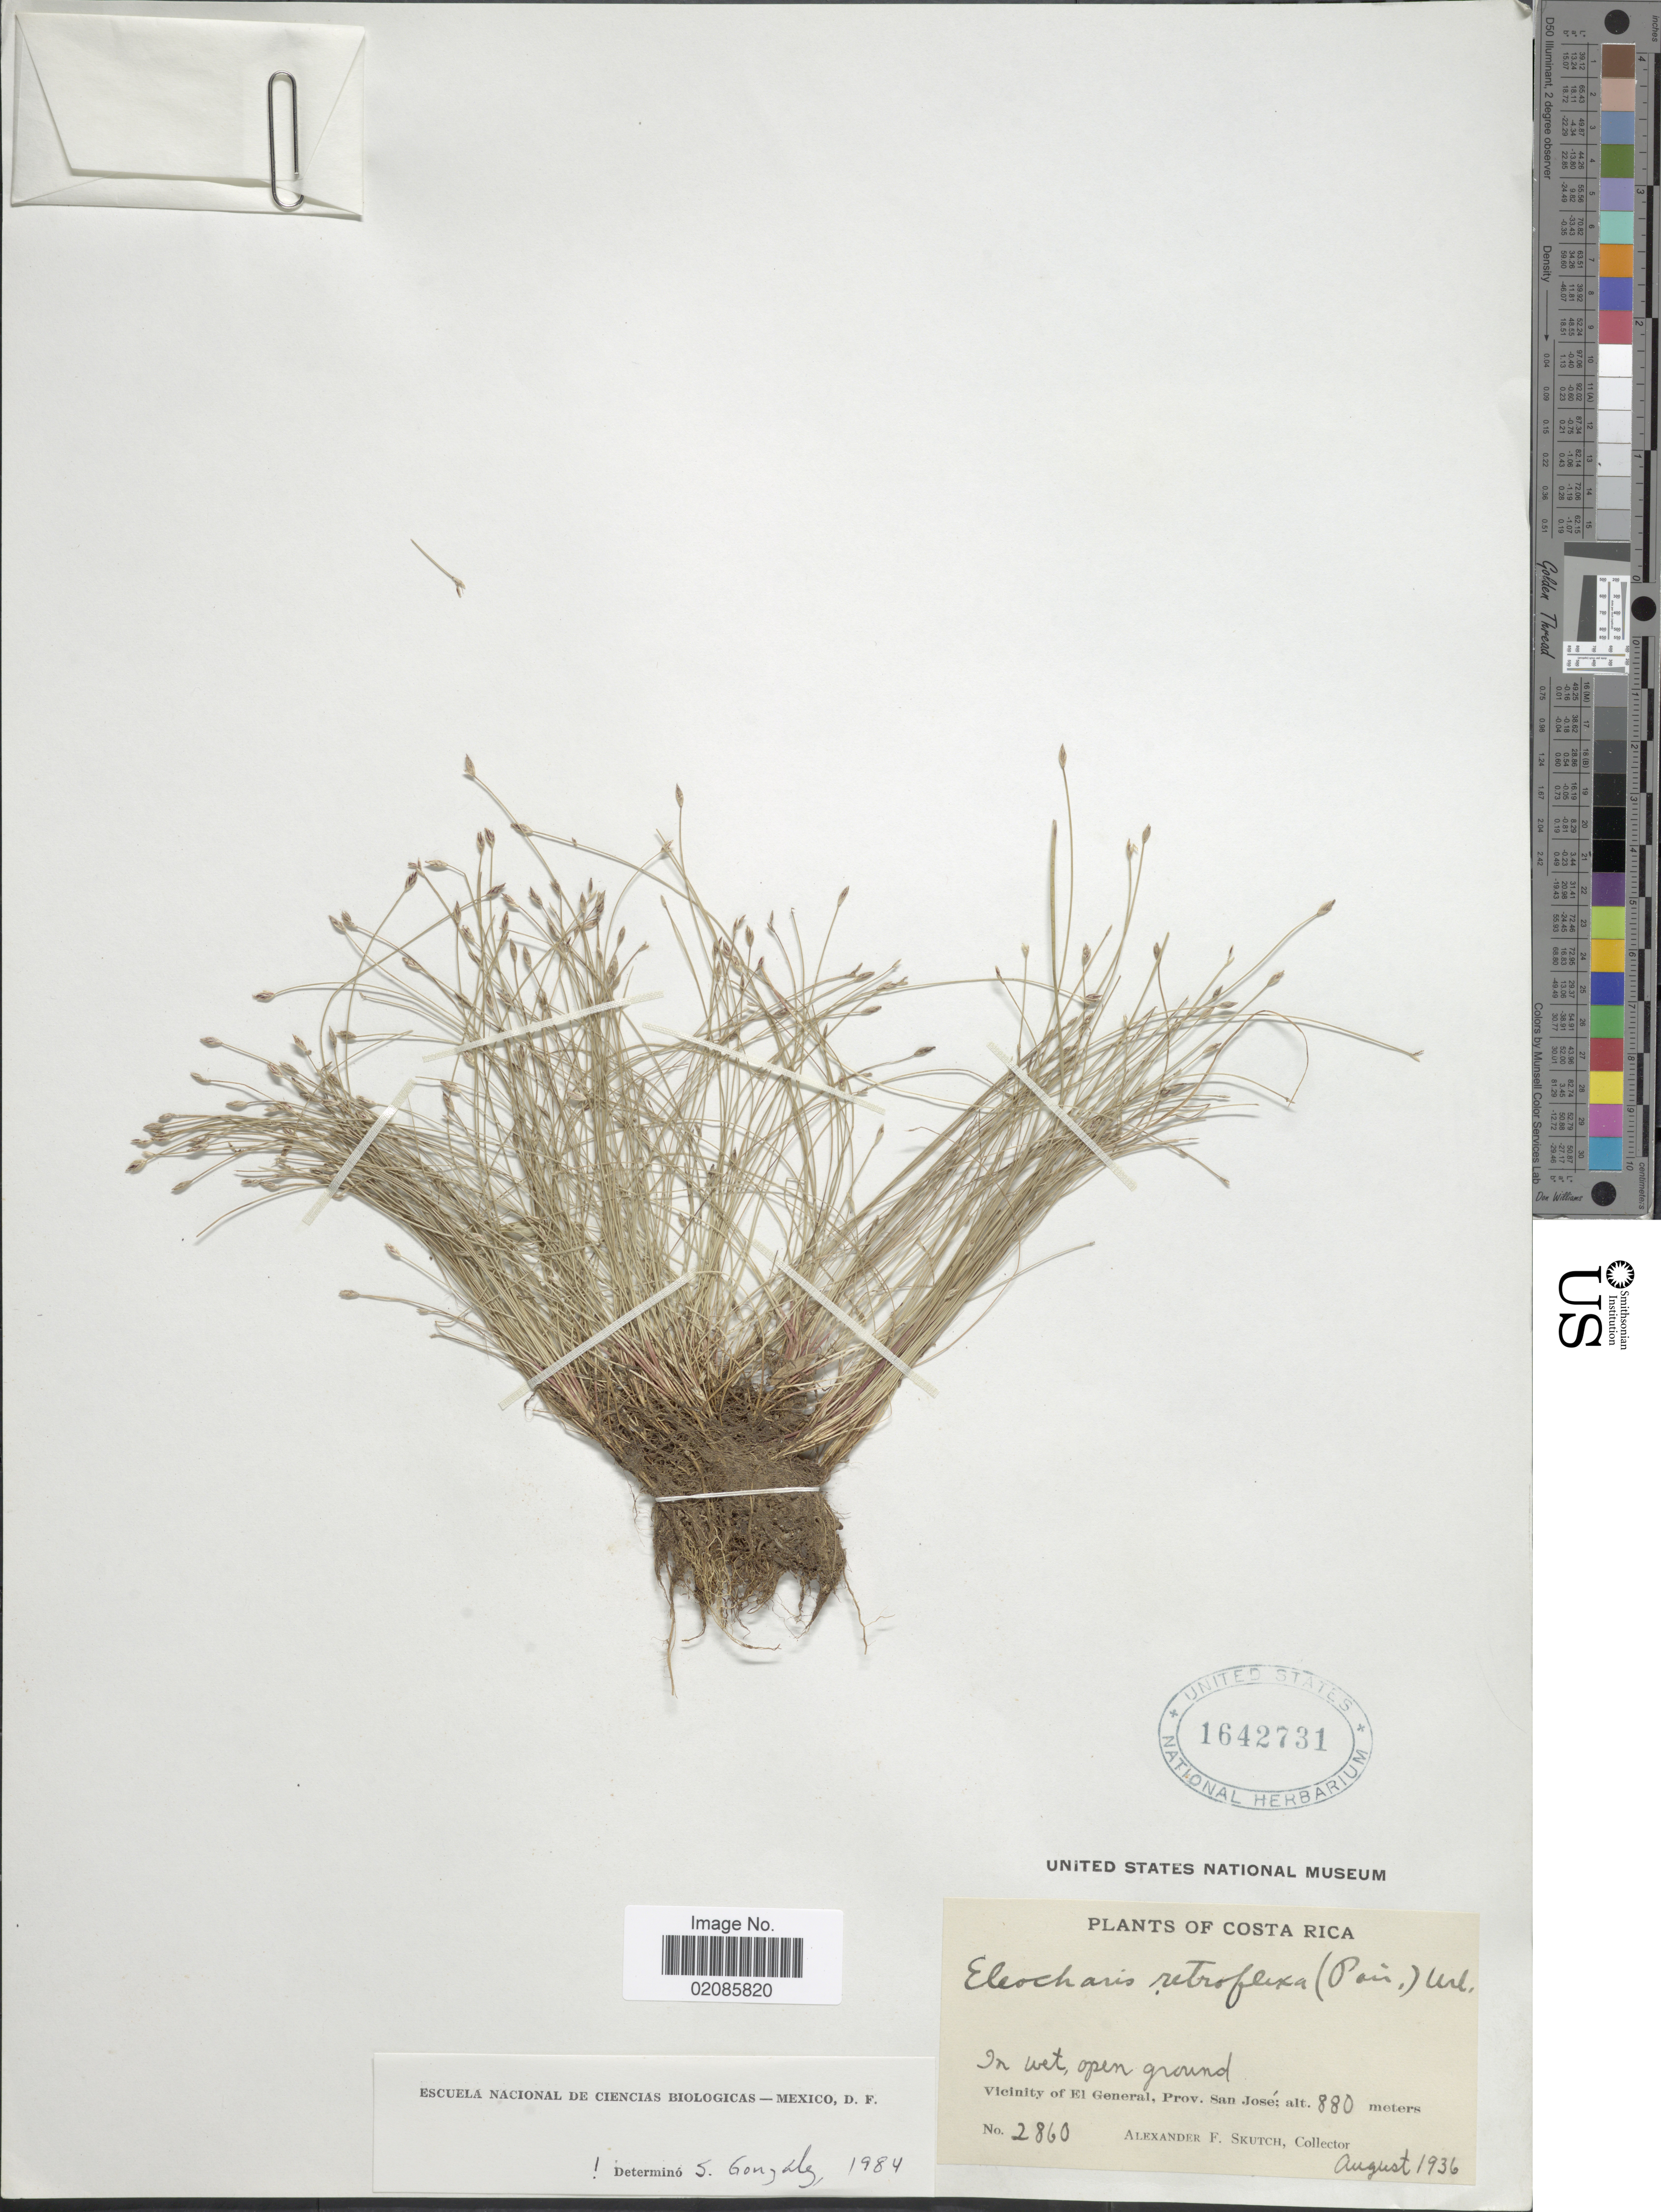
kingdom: Plantae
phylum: Tracheophyta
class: Liliopsida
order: Poales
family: Cyperaceae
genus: Eleocharis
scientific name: Eleocharis retroflexa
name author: (Poir.) Urb.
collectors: A. F. Skutch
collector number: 2860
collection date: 1936-08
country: Costa Rica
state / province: San José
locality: Vicinity of El General, Prov. San José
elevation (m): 880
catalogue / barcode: US 1642731